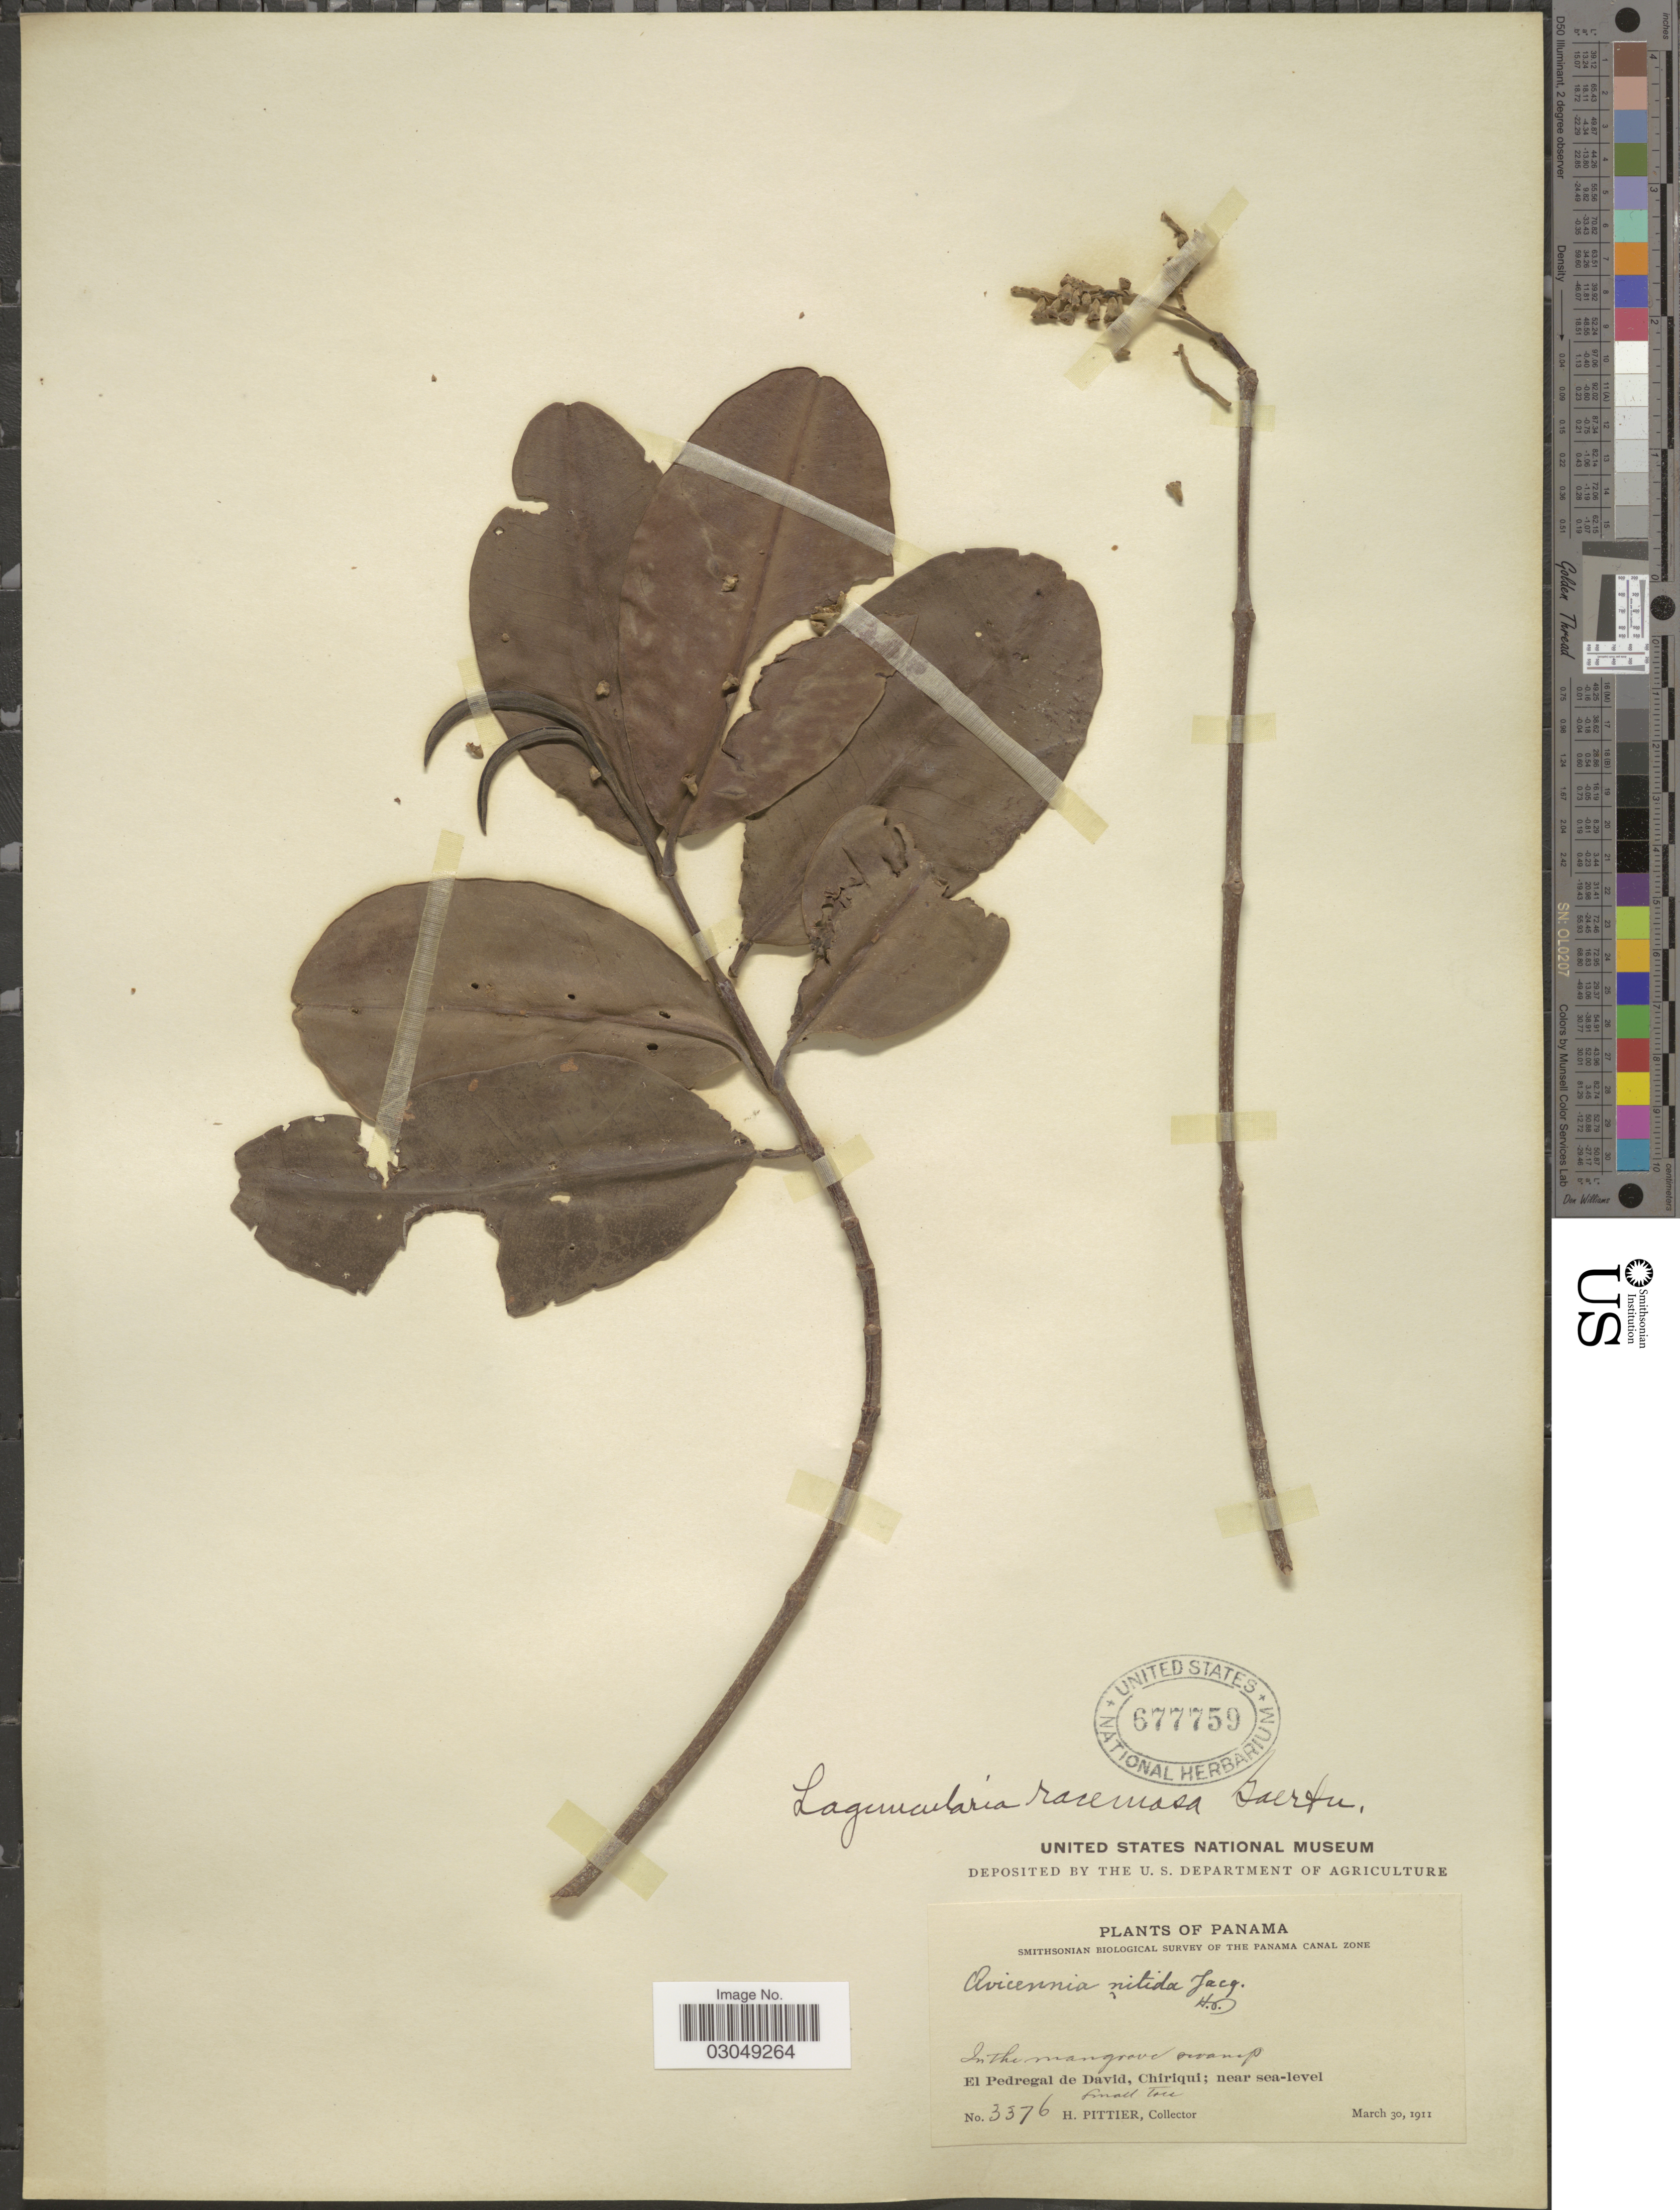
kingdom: Plantae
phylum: Tracheophyta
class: Magnoliopsida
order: Myrtales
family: Combretaceae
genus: Laguncularia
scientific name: Laguncularia racemosa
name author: (L.) C.F. Gaertn.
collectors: H. F. Pittier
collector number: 3376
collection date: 1911-03-30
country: Panama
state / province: Chiriqui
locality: In the mangrove swamp. El Pedregal de David.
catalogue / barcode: US 677759